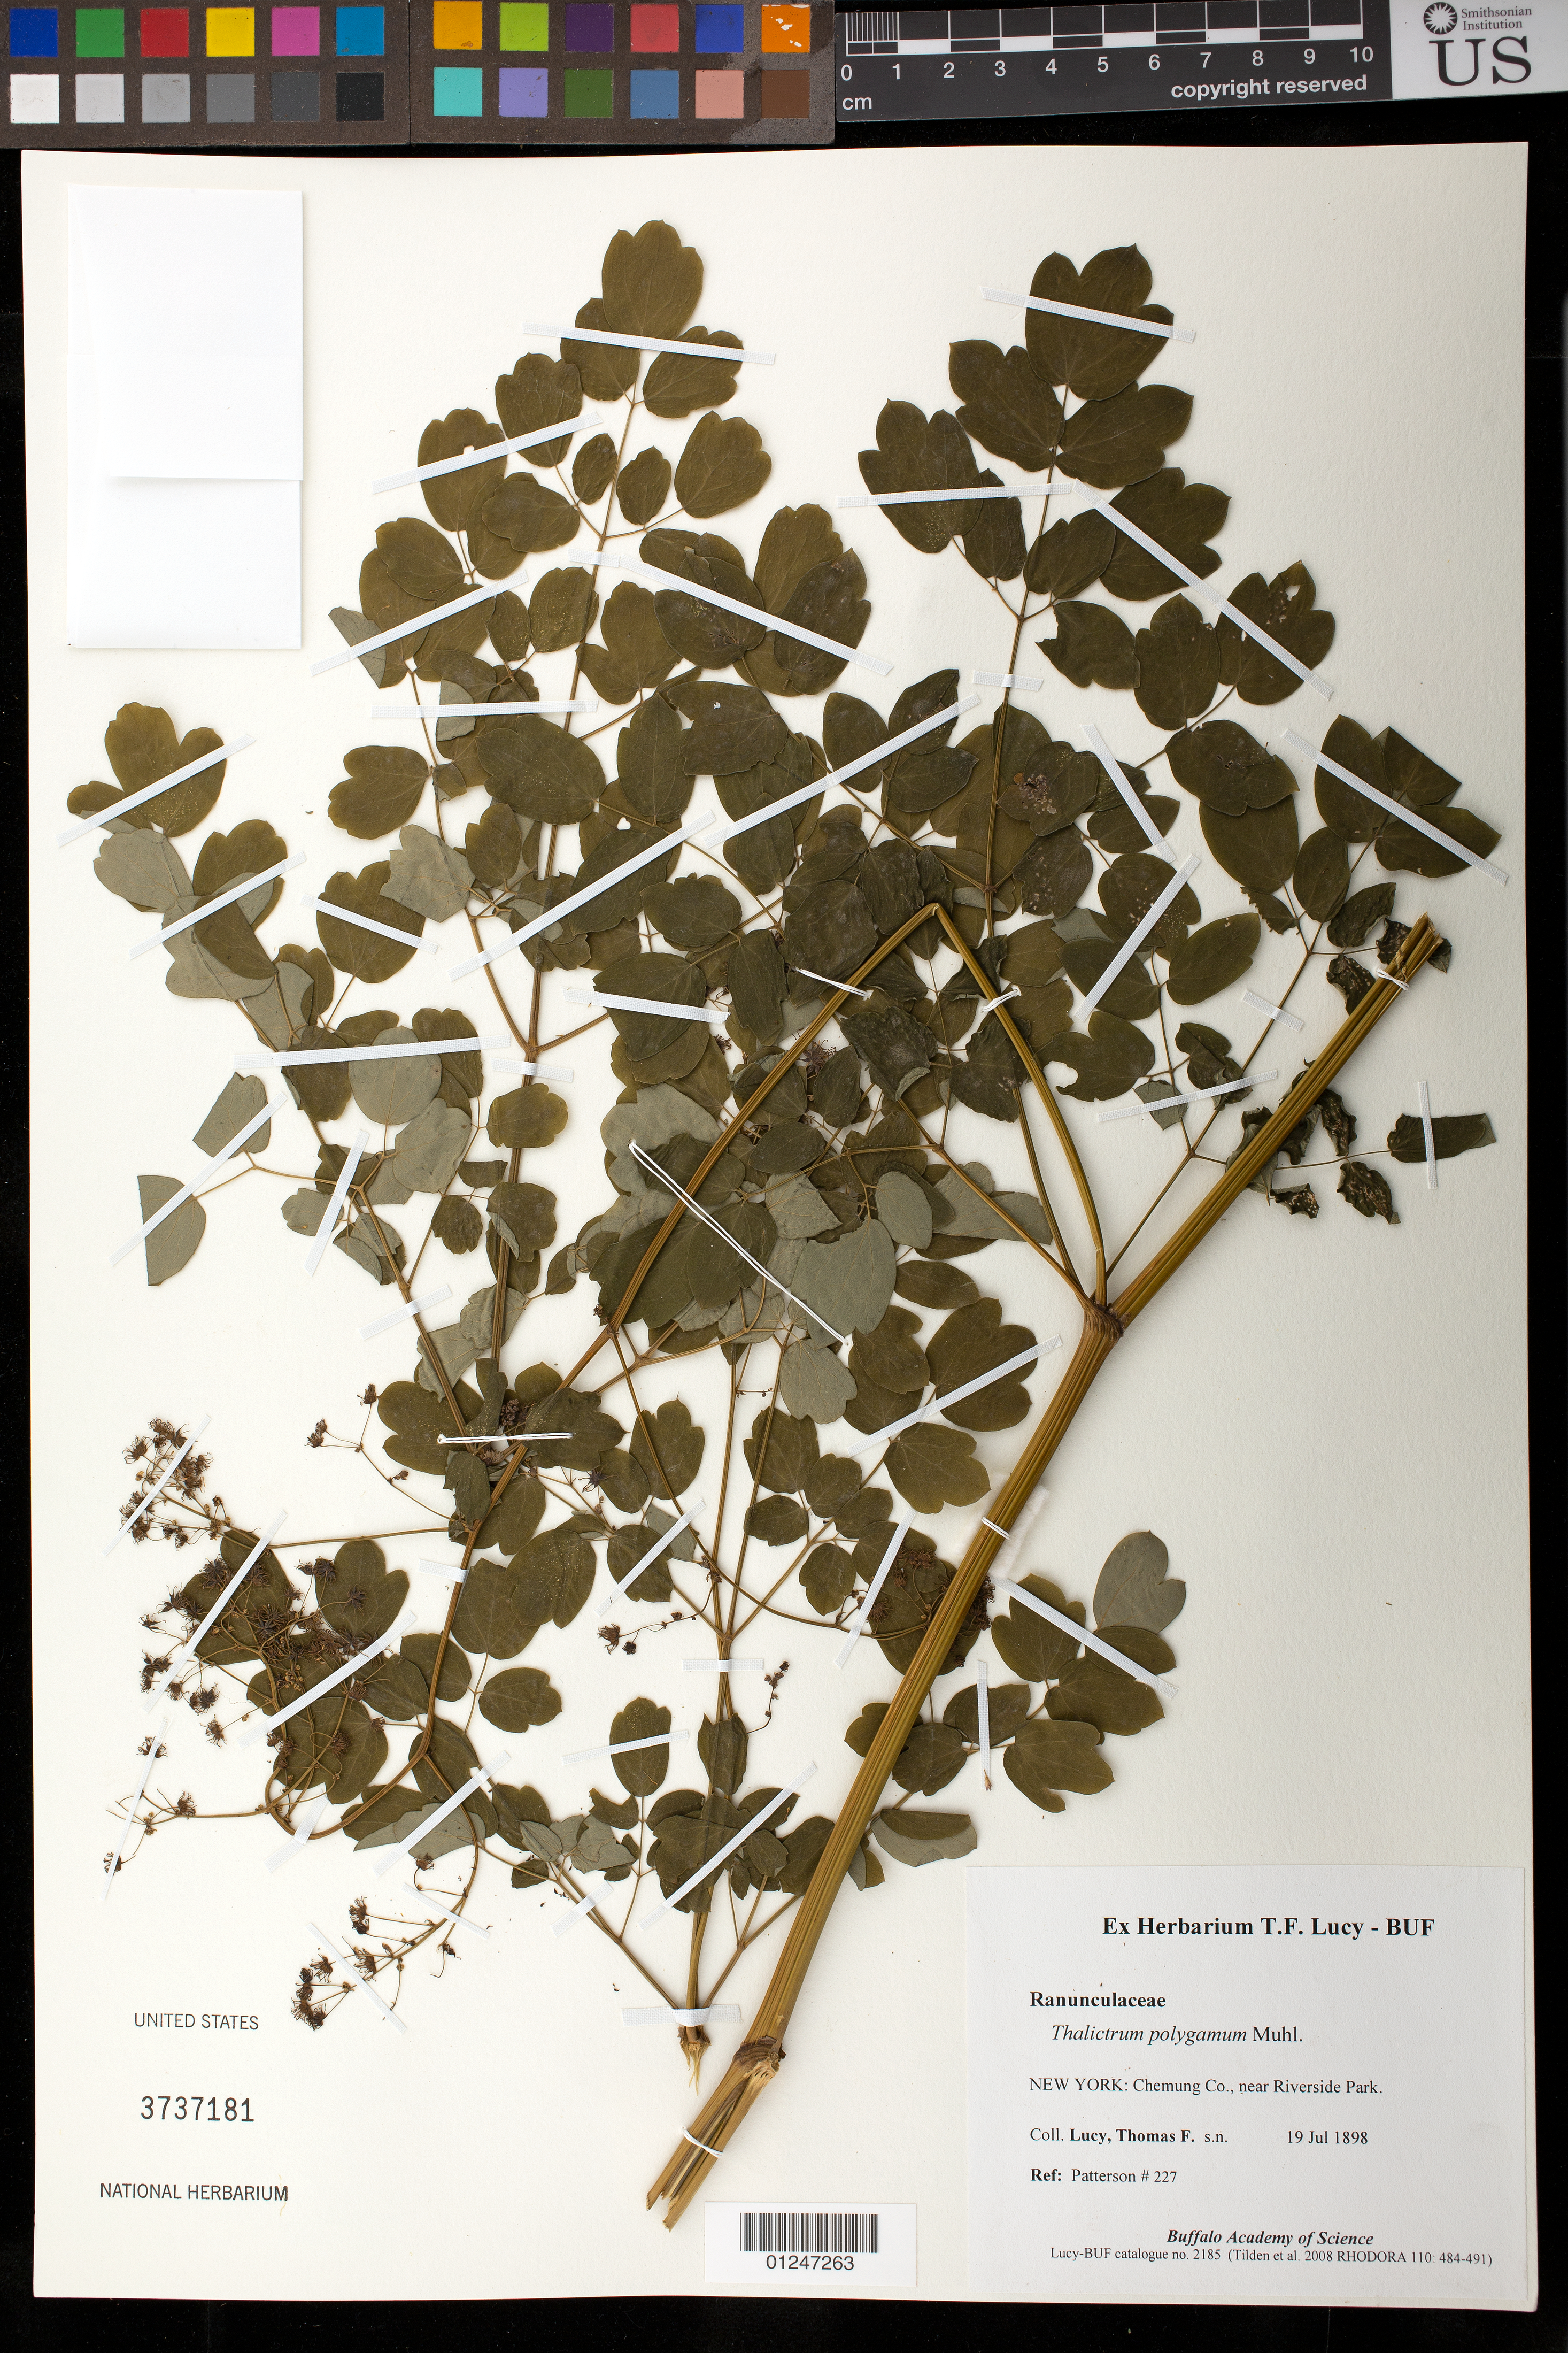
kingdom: Plantae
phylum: Tracheophyta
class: Magnoliopsida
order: Ranunculales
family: Ranunculaceae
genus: Thalictrum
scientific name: Thalictrum polygamum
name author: Muhl. ex Spreng.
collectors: T. Lucy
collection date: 1898-06-19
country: United States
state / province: New York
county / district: Chemung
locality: near Riverside Park.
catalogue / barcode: US 3737181